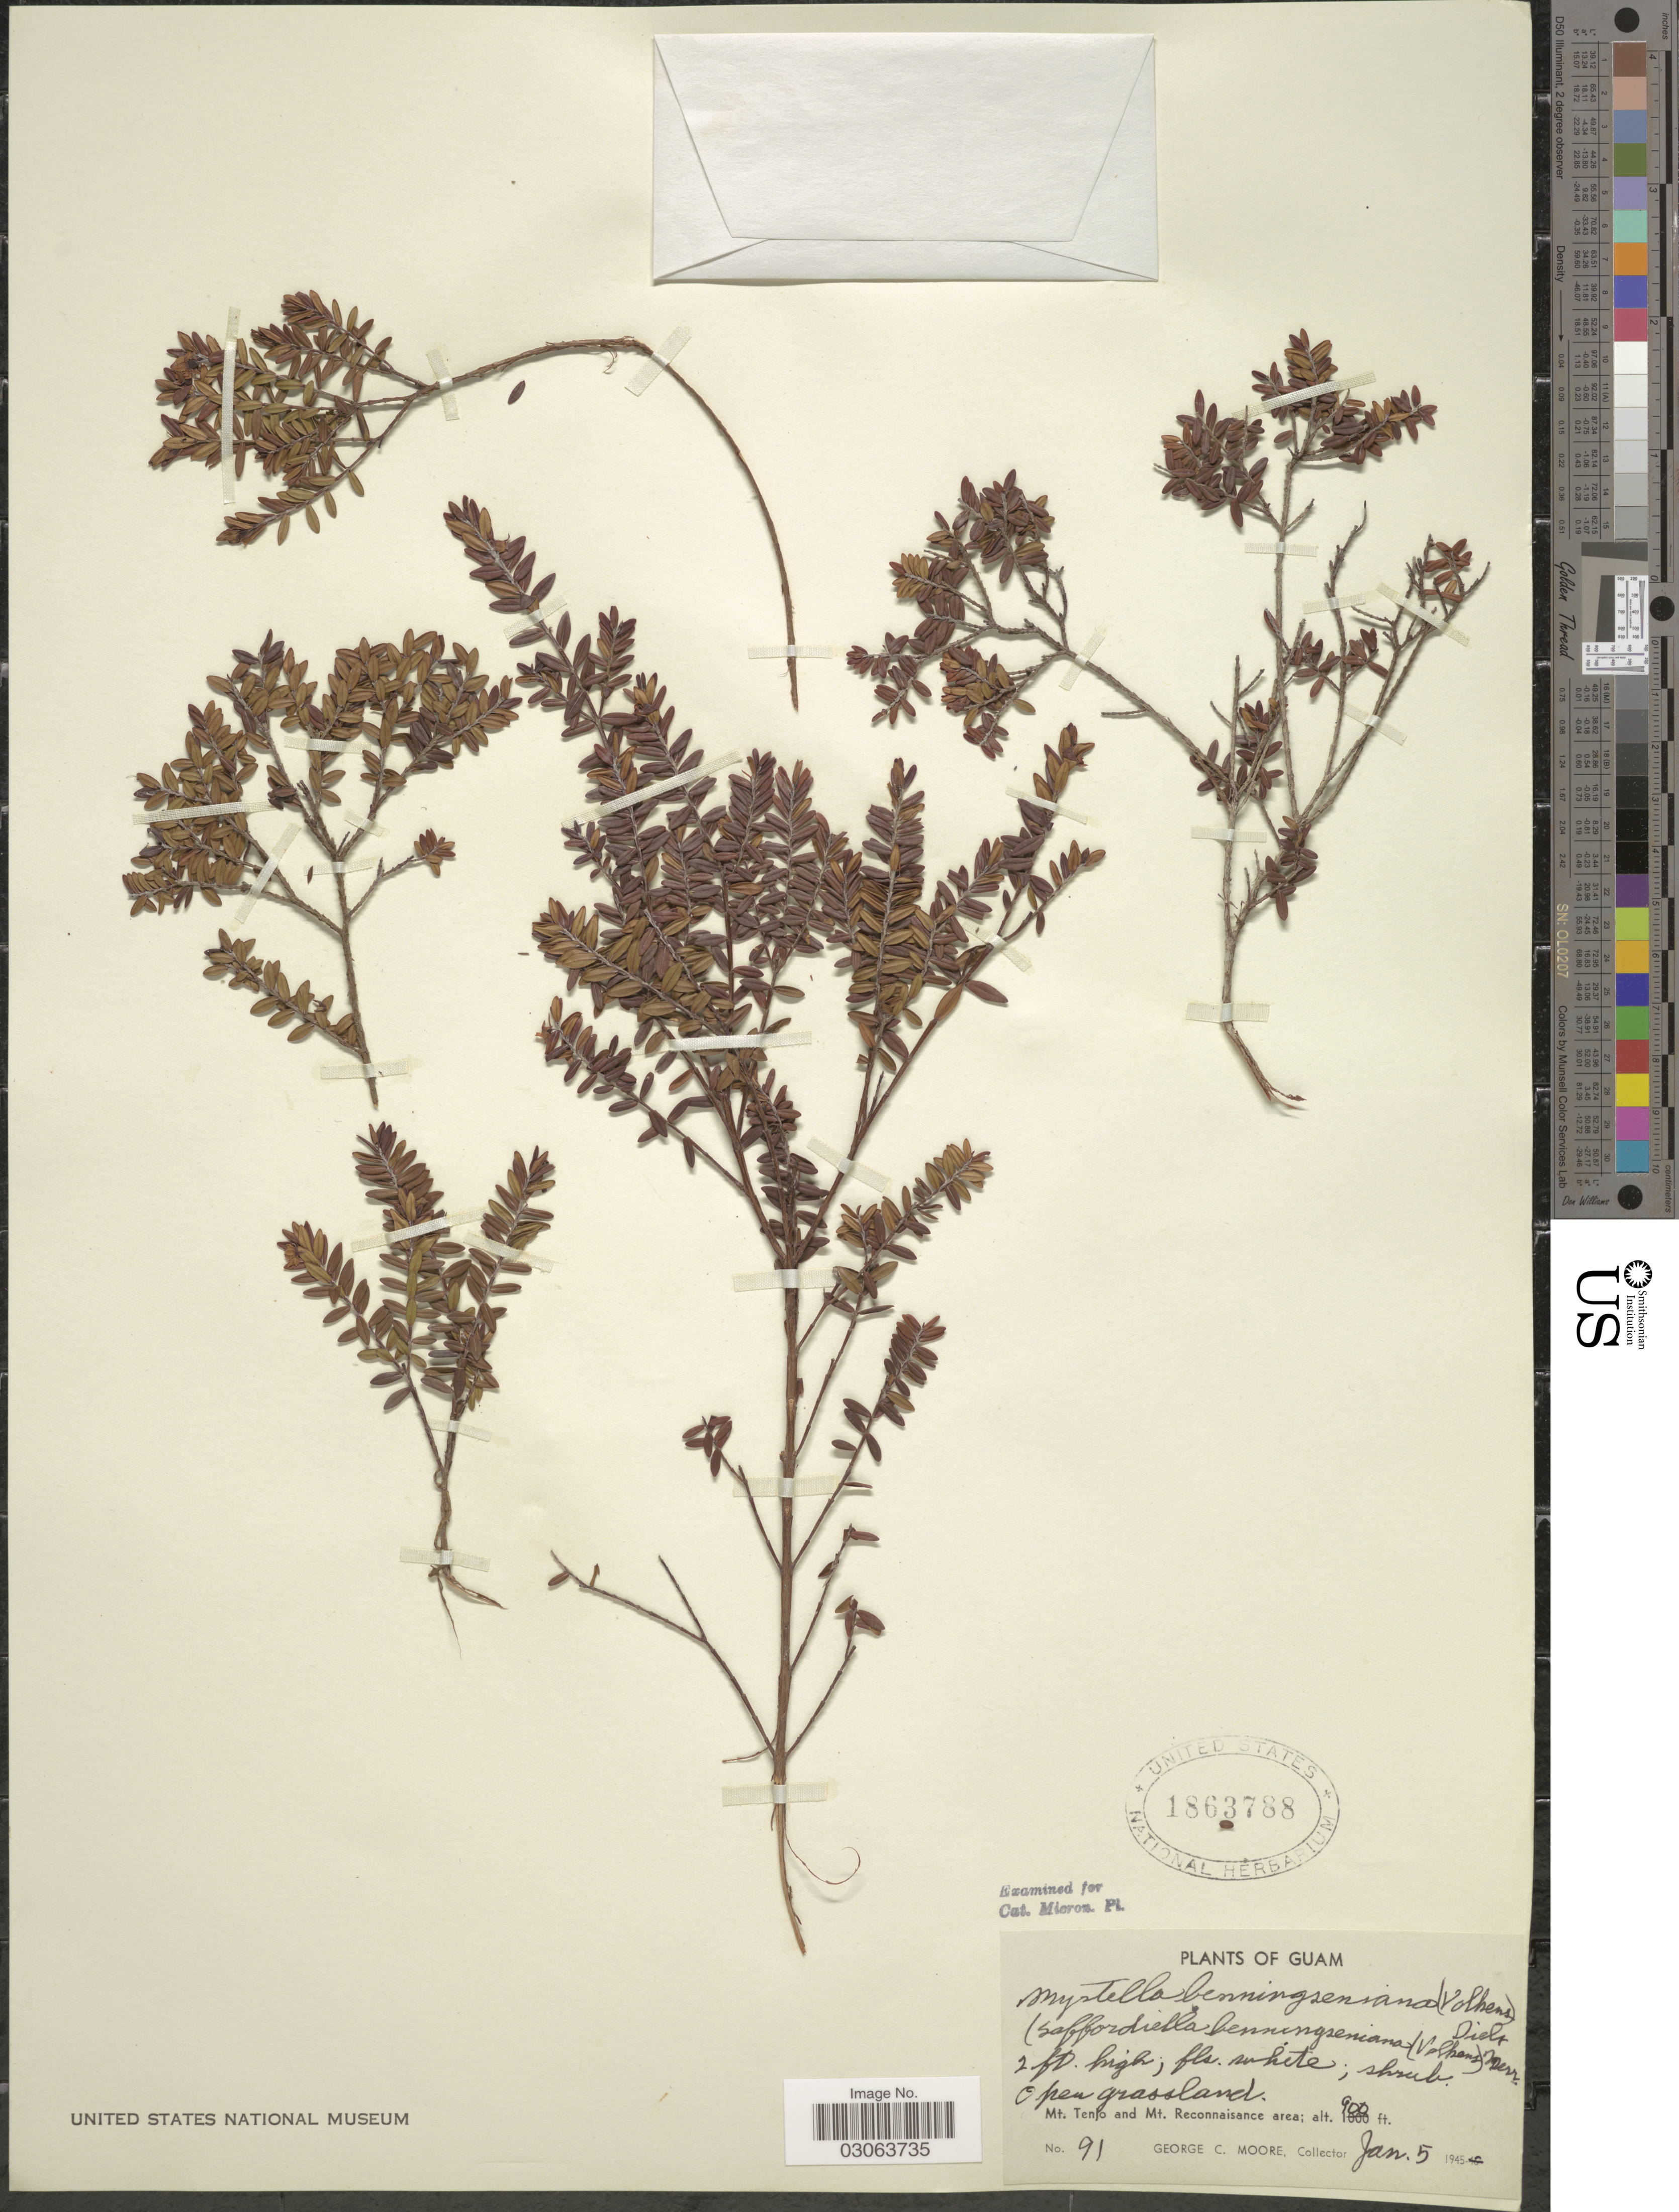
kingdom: Plantae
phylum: Tracheophyta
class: Magnoliopsida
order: Myrtales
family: Myrtaceae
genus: Myrtella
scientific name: Myrtella bennigseniana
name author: (Volkens) Diels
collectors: G. C. Moore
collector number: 91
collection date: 1945-01-05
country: Guam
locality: Mt. Tenjo and Mt. Reconnaisance area.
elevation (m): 274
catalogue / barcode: US 1863788